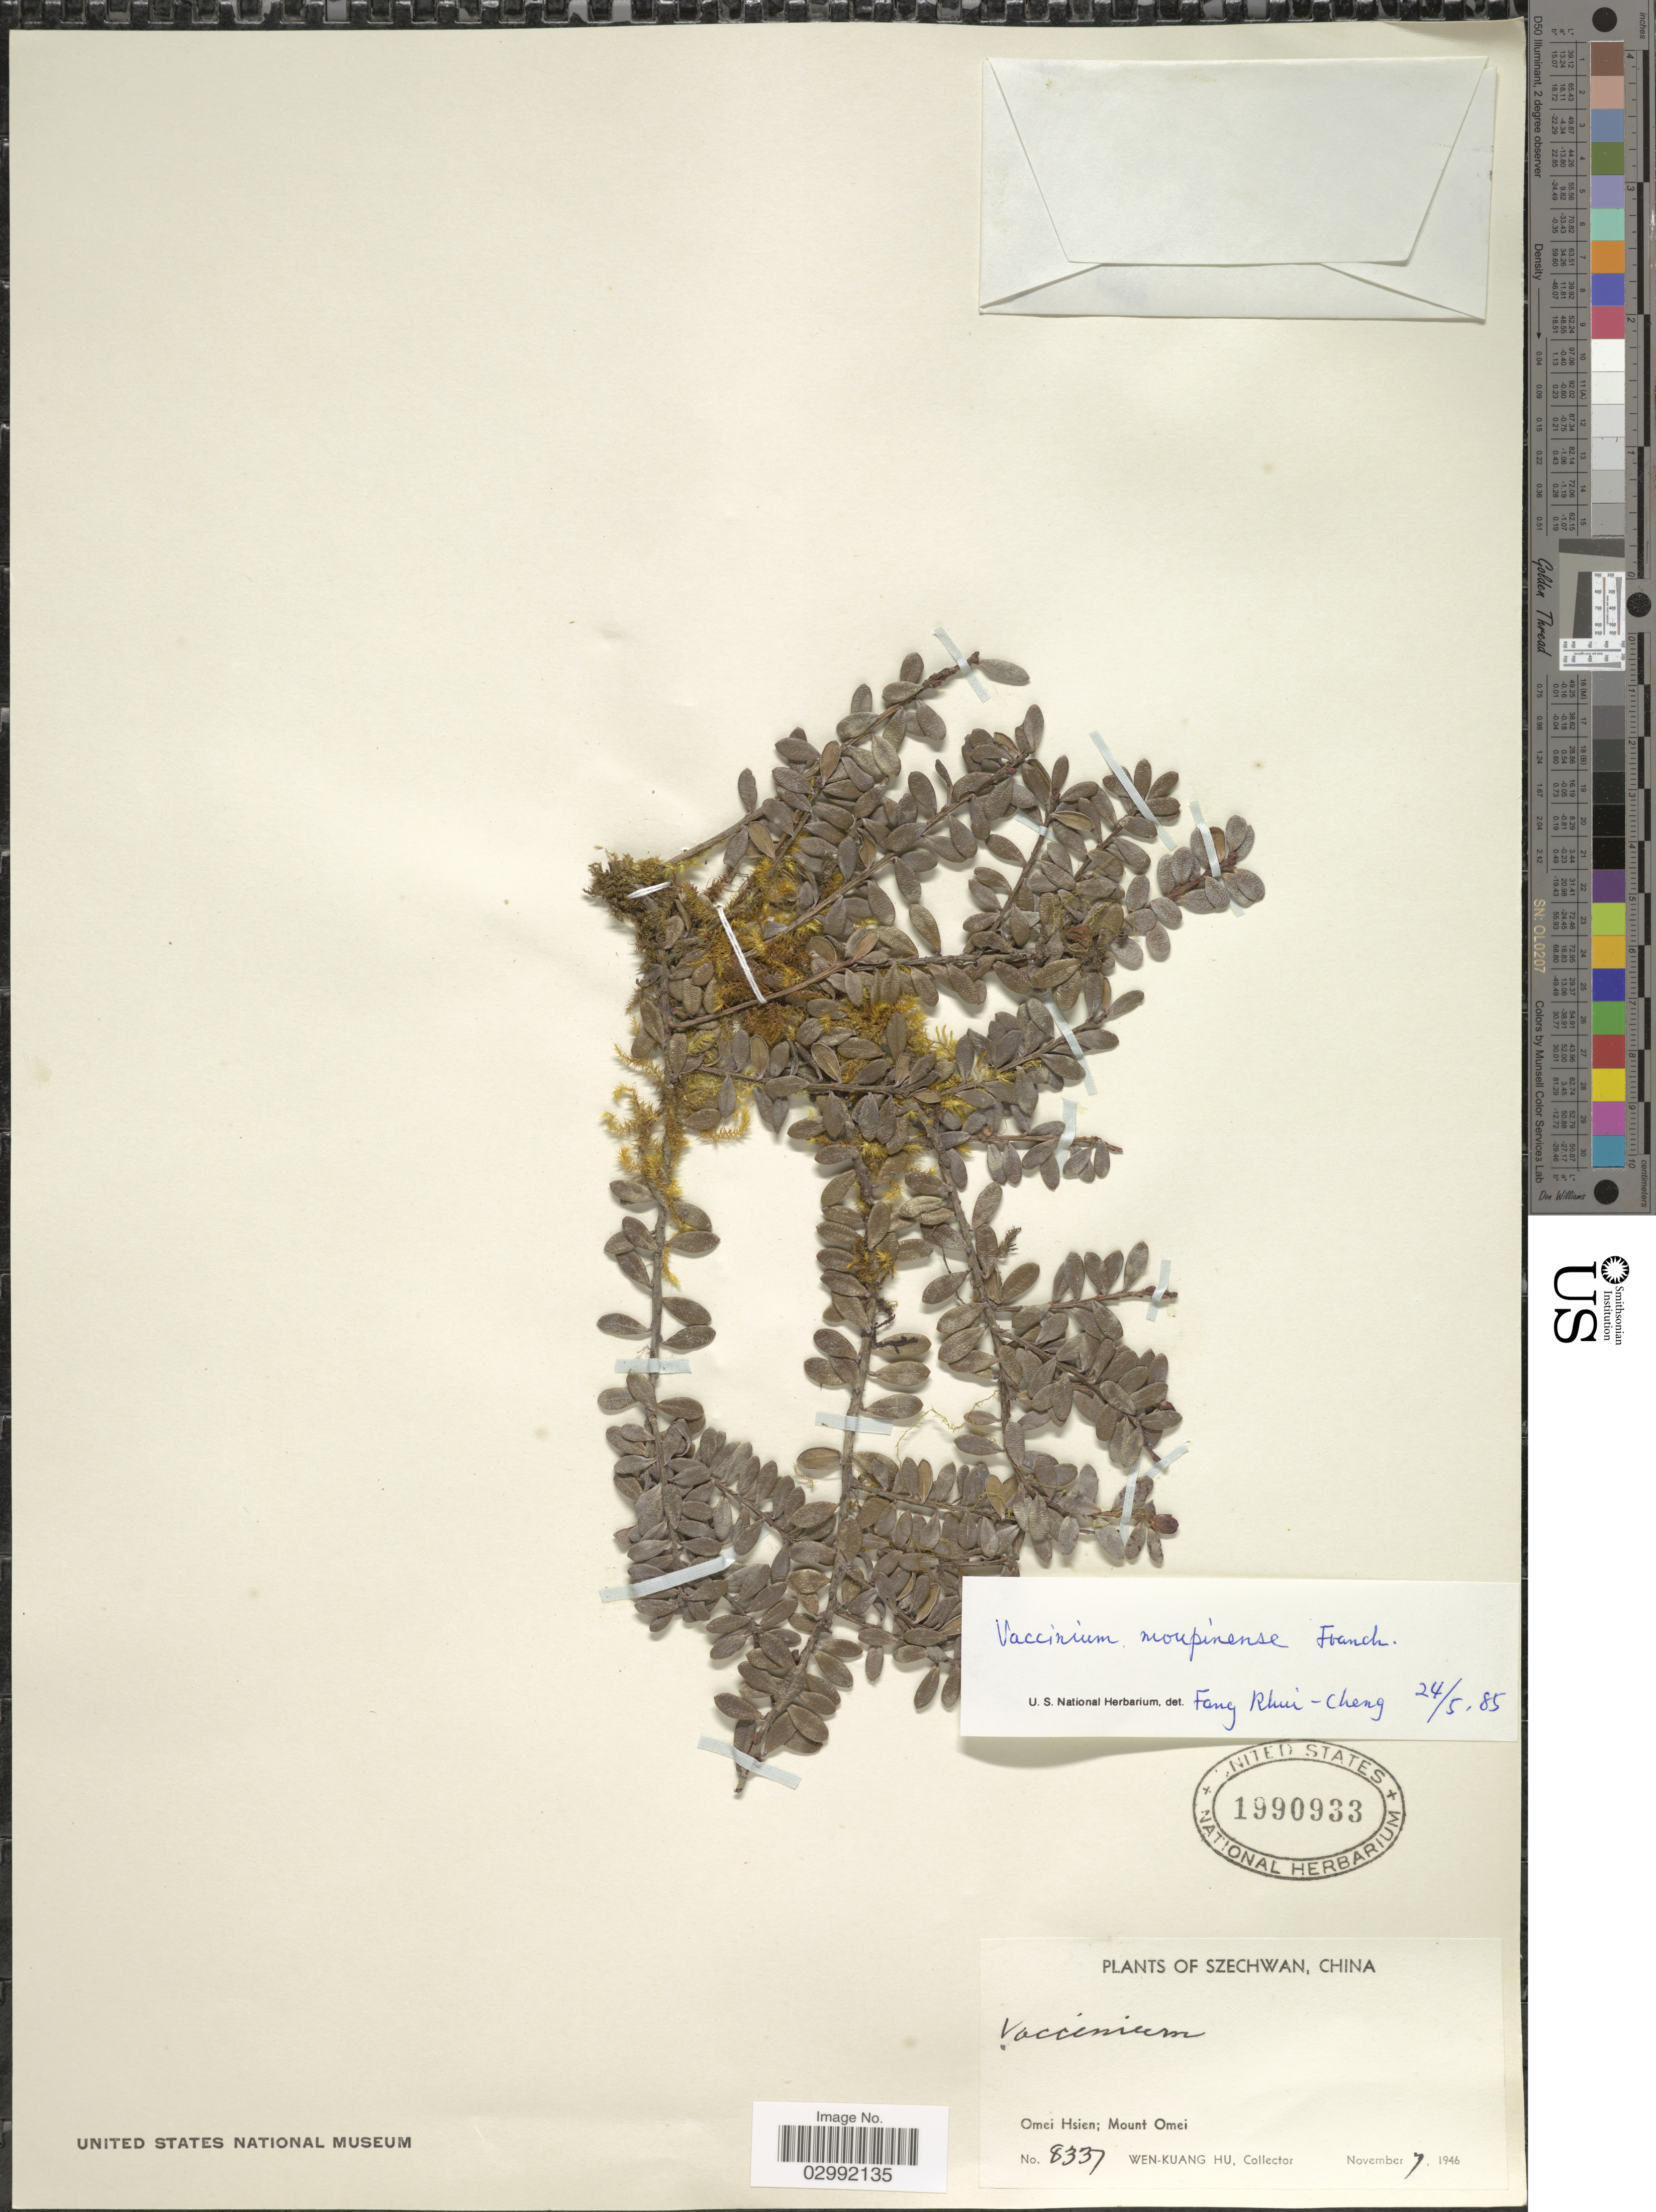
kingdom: Plantae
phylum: Tracheophyta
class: Magnoliopsida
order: Ericales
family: Ericaceae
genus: Vaccinium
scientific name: Vaccinium moupinense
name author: Franch.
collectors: W. K. Hu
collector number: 8337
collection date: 1946-11-07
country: China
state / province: Sichuan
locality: Szechwan, Omei Hsien; Mount Omei.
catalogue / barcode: US 1990933